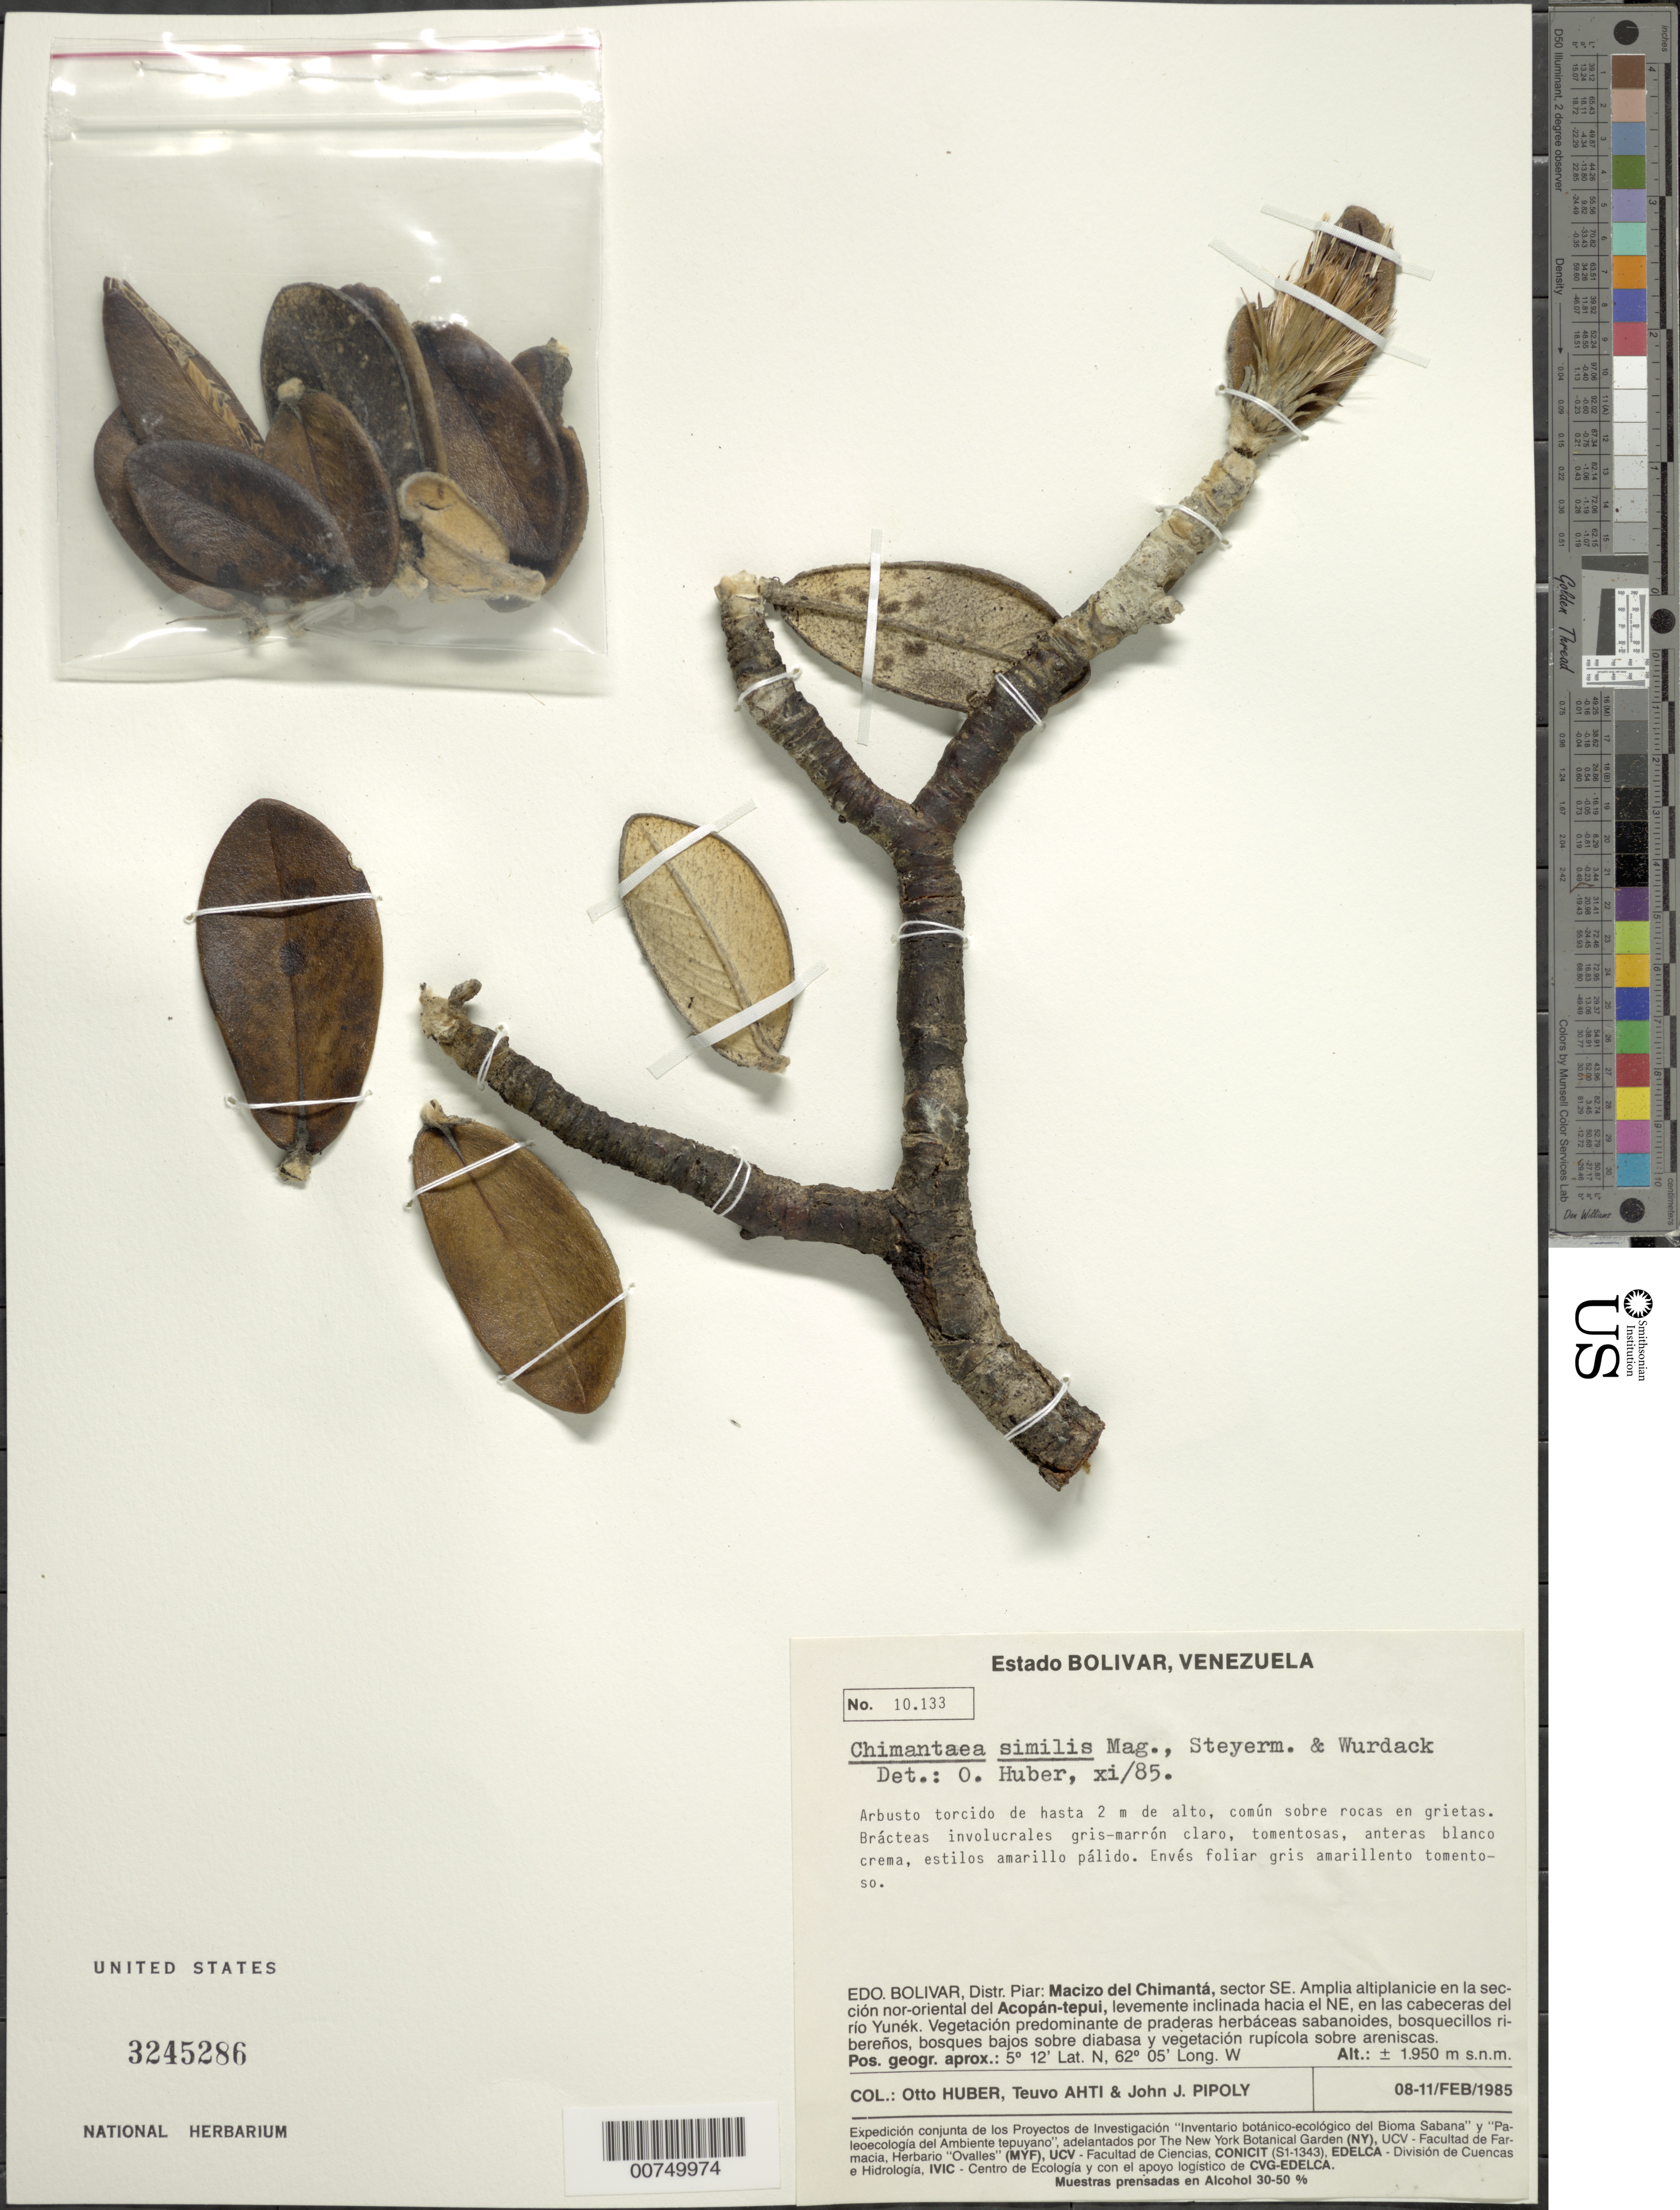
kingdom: Plantae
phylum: Tracheophyta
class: Magnoliopsida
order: Asterales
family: Asteraceae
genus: Chimantaea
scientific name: Chimantaea similis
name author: Maguire et al.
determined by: Huber, Otto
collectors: O. Huber, T. T. Ahti & J. J. Pipoly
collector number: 10133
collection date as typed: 8-Feb-85 to 11-Feb-85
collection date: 1985-02-08/1985-02-11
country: Venezuela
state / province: Bolívar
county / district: Piar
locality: Macizo del Chimantá, sector SE, sección nor-oriental del Acopan-tepuí, en las cabeceras del Río Yunek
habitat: Sobre rocas en grietas.Veg predom de praderas herbáceas sabanoides, bosquecillos ribereños, bosques bajos sobre diabasa, veg rupícola sobre areniscas.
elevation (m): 1950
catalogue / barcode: US 3245286